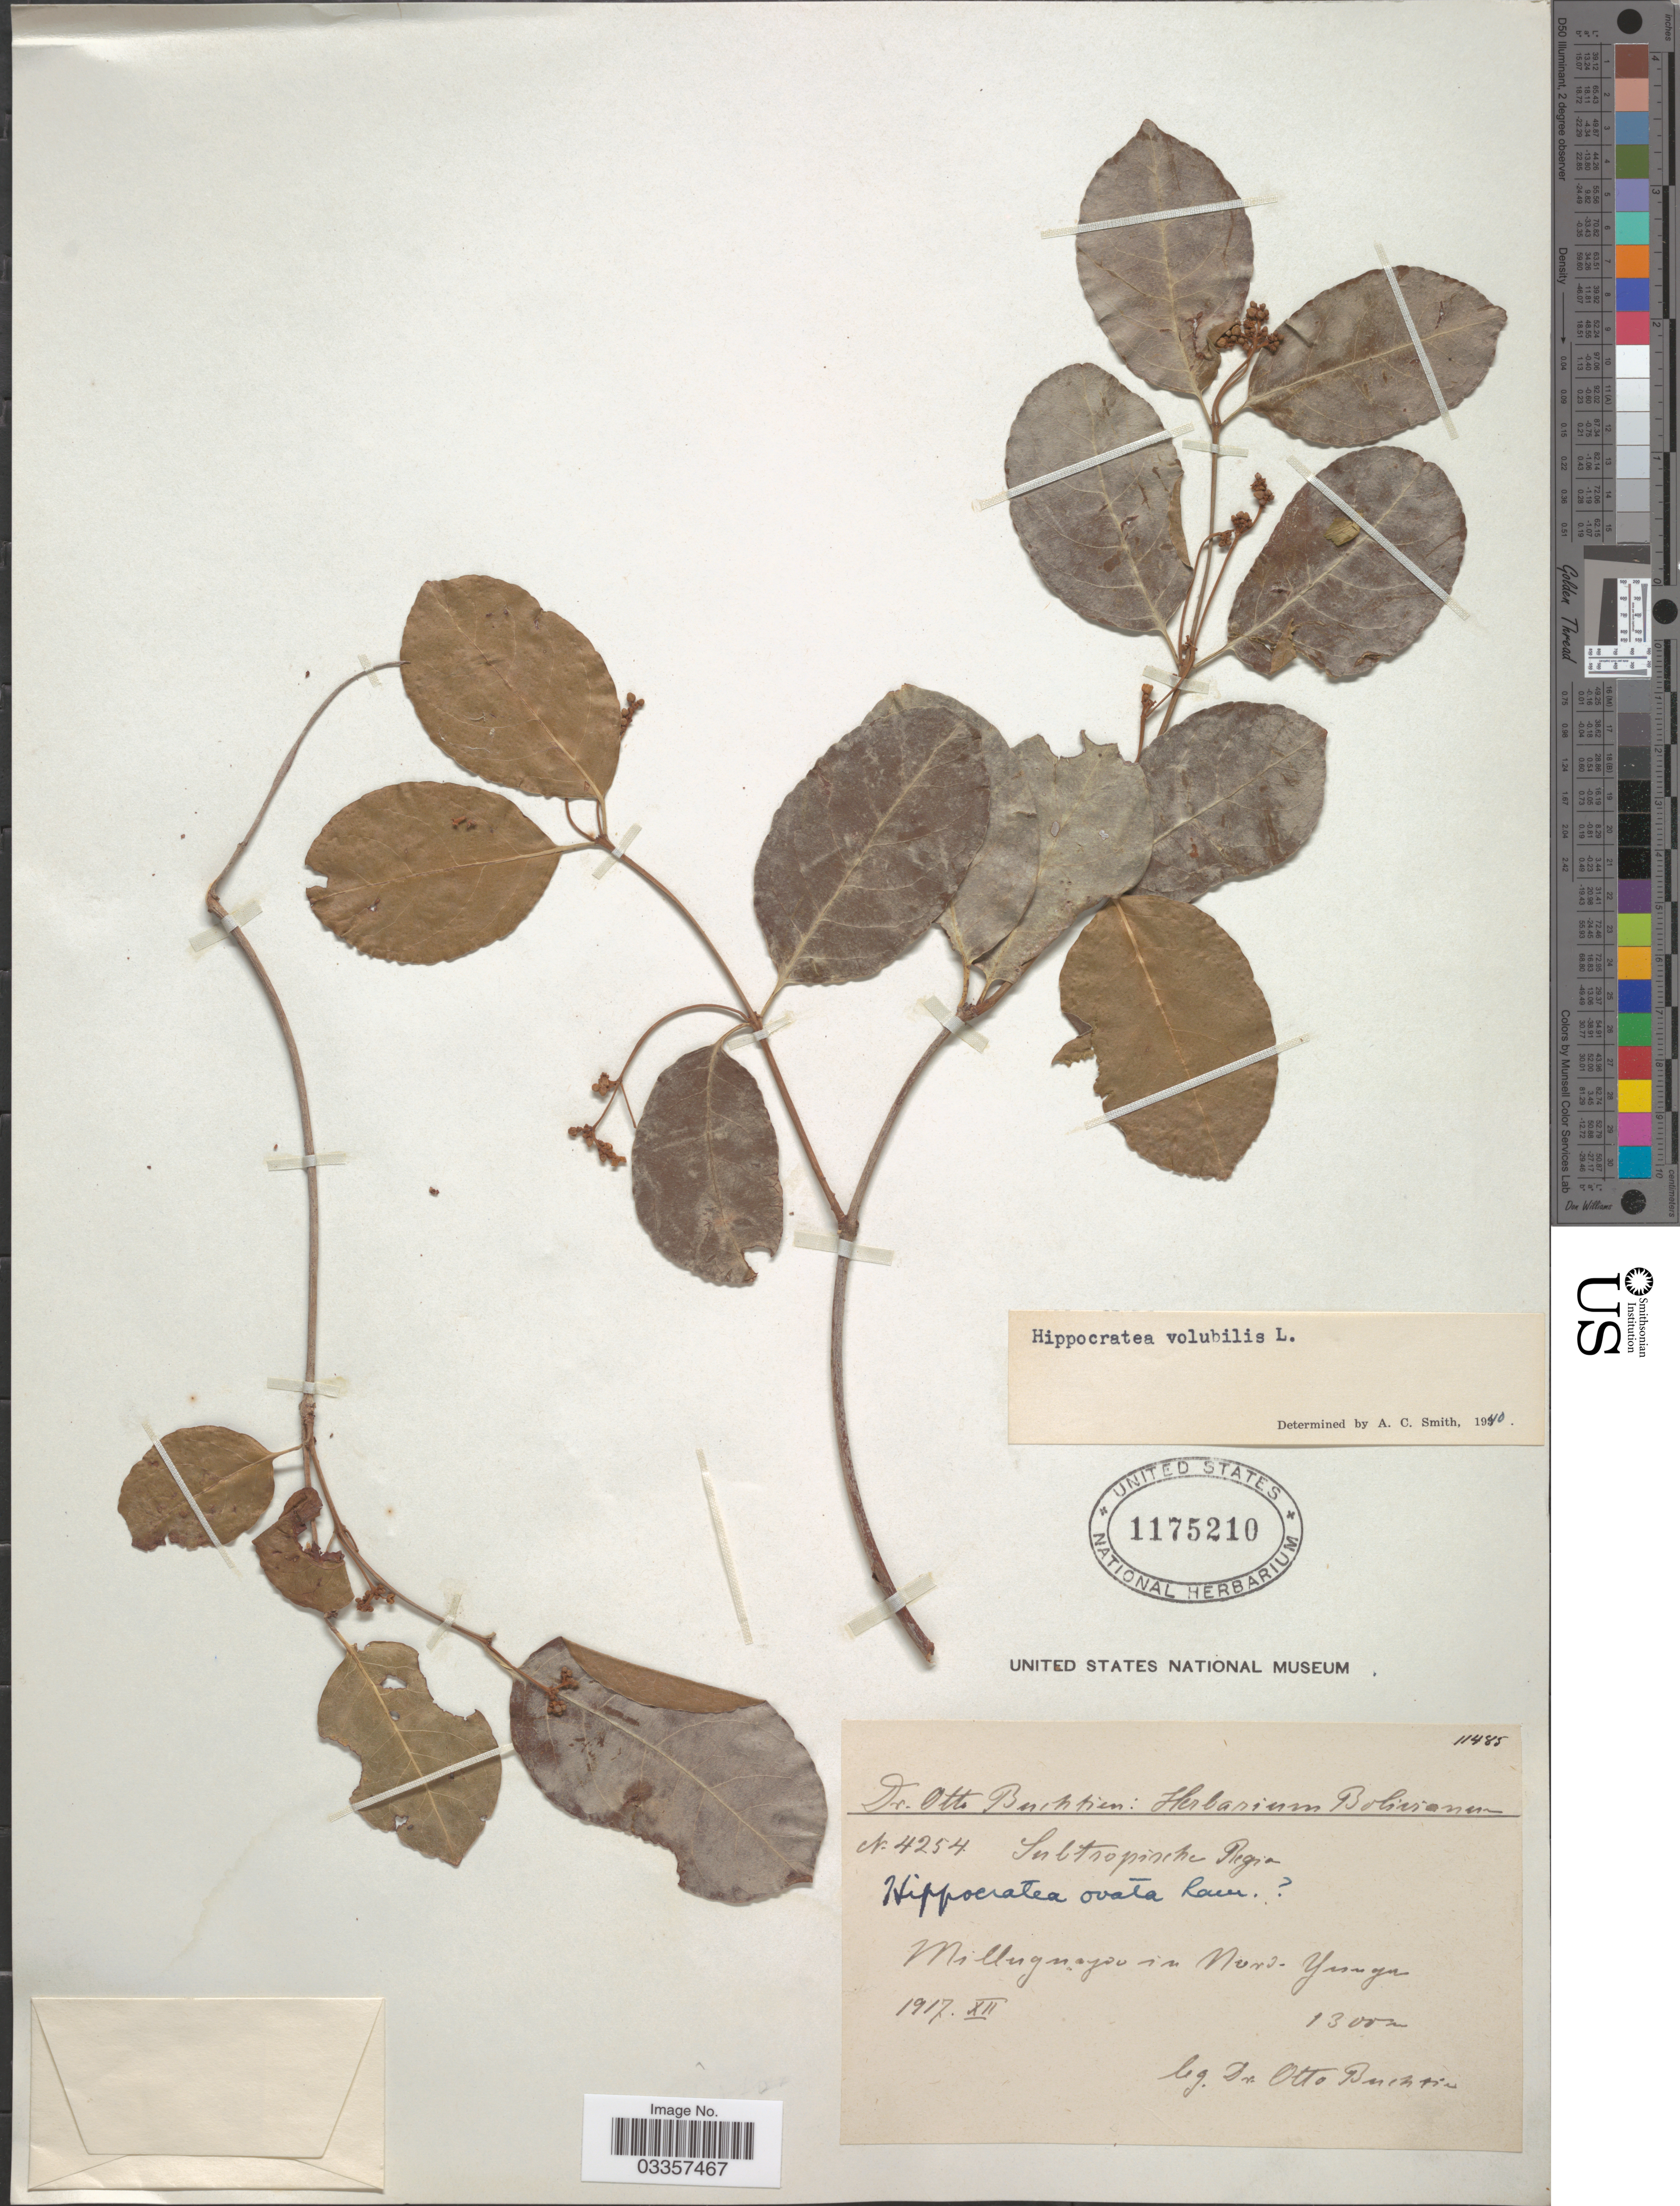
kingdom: Plantae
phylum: Tracheophyta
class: Magnoliopsida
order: Celastrales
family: Celastraceae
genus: Hippocratea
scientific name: Hippocratea volubilis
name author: L.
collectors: O. Buchtien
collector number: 4254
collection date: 1917-12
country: Bolivia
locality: Milluguaya in Nord-Yungas.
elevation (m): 1300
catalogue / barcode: US 1175210